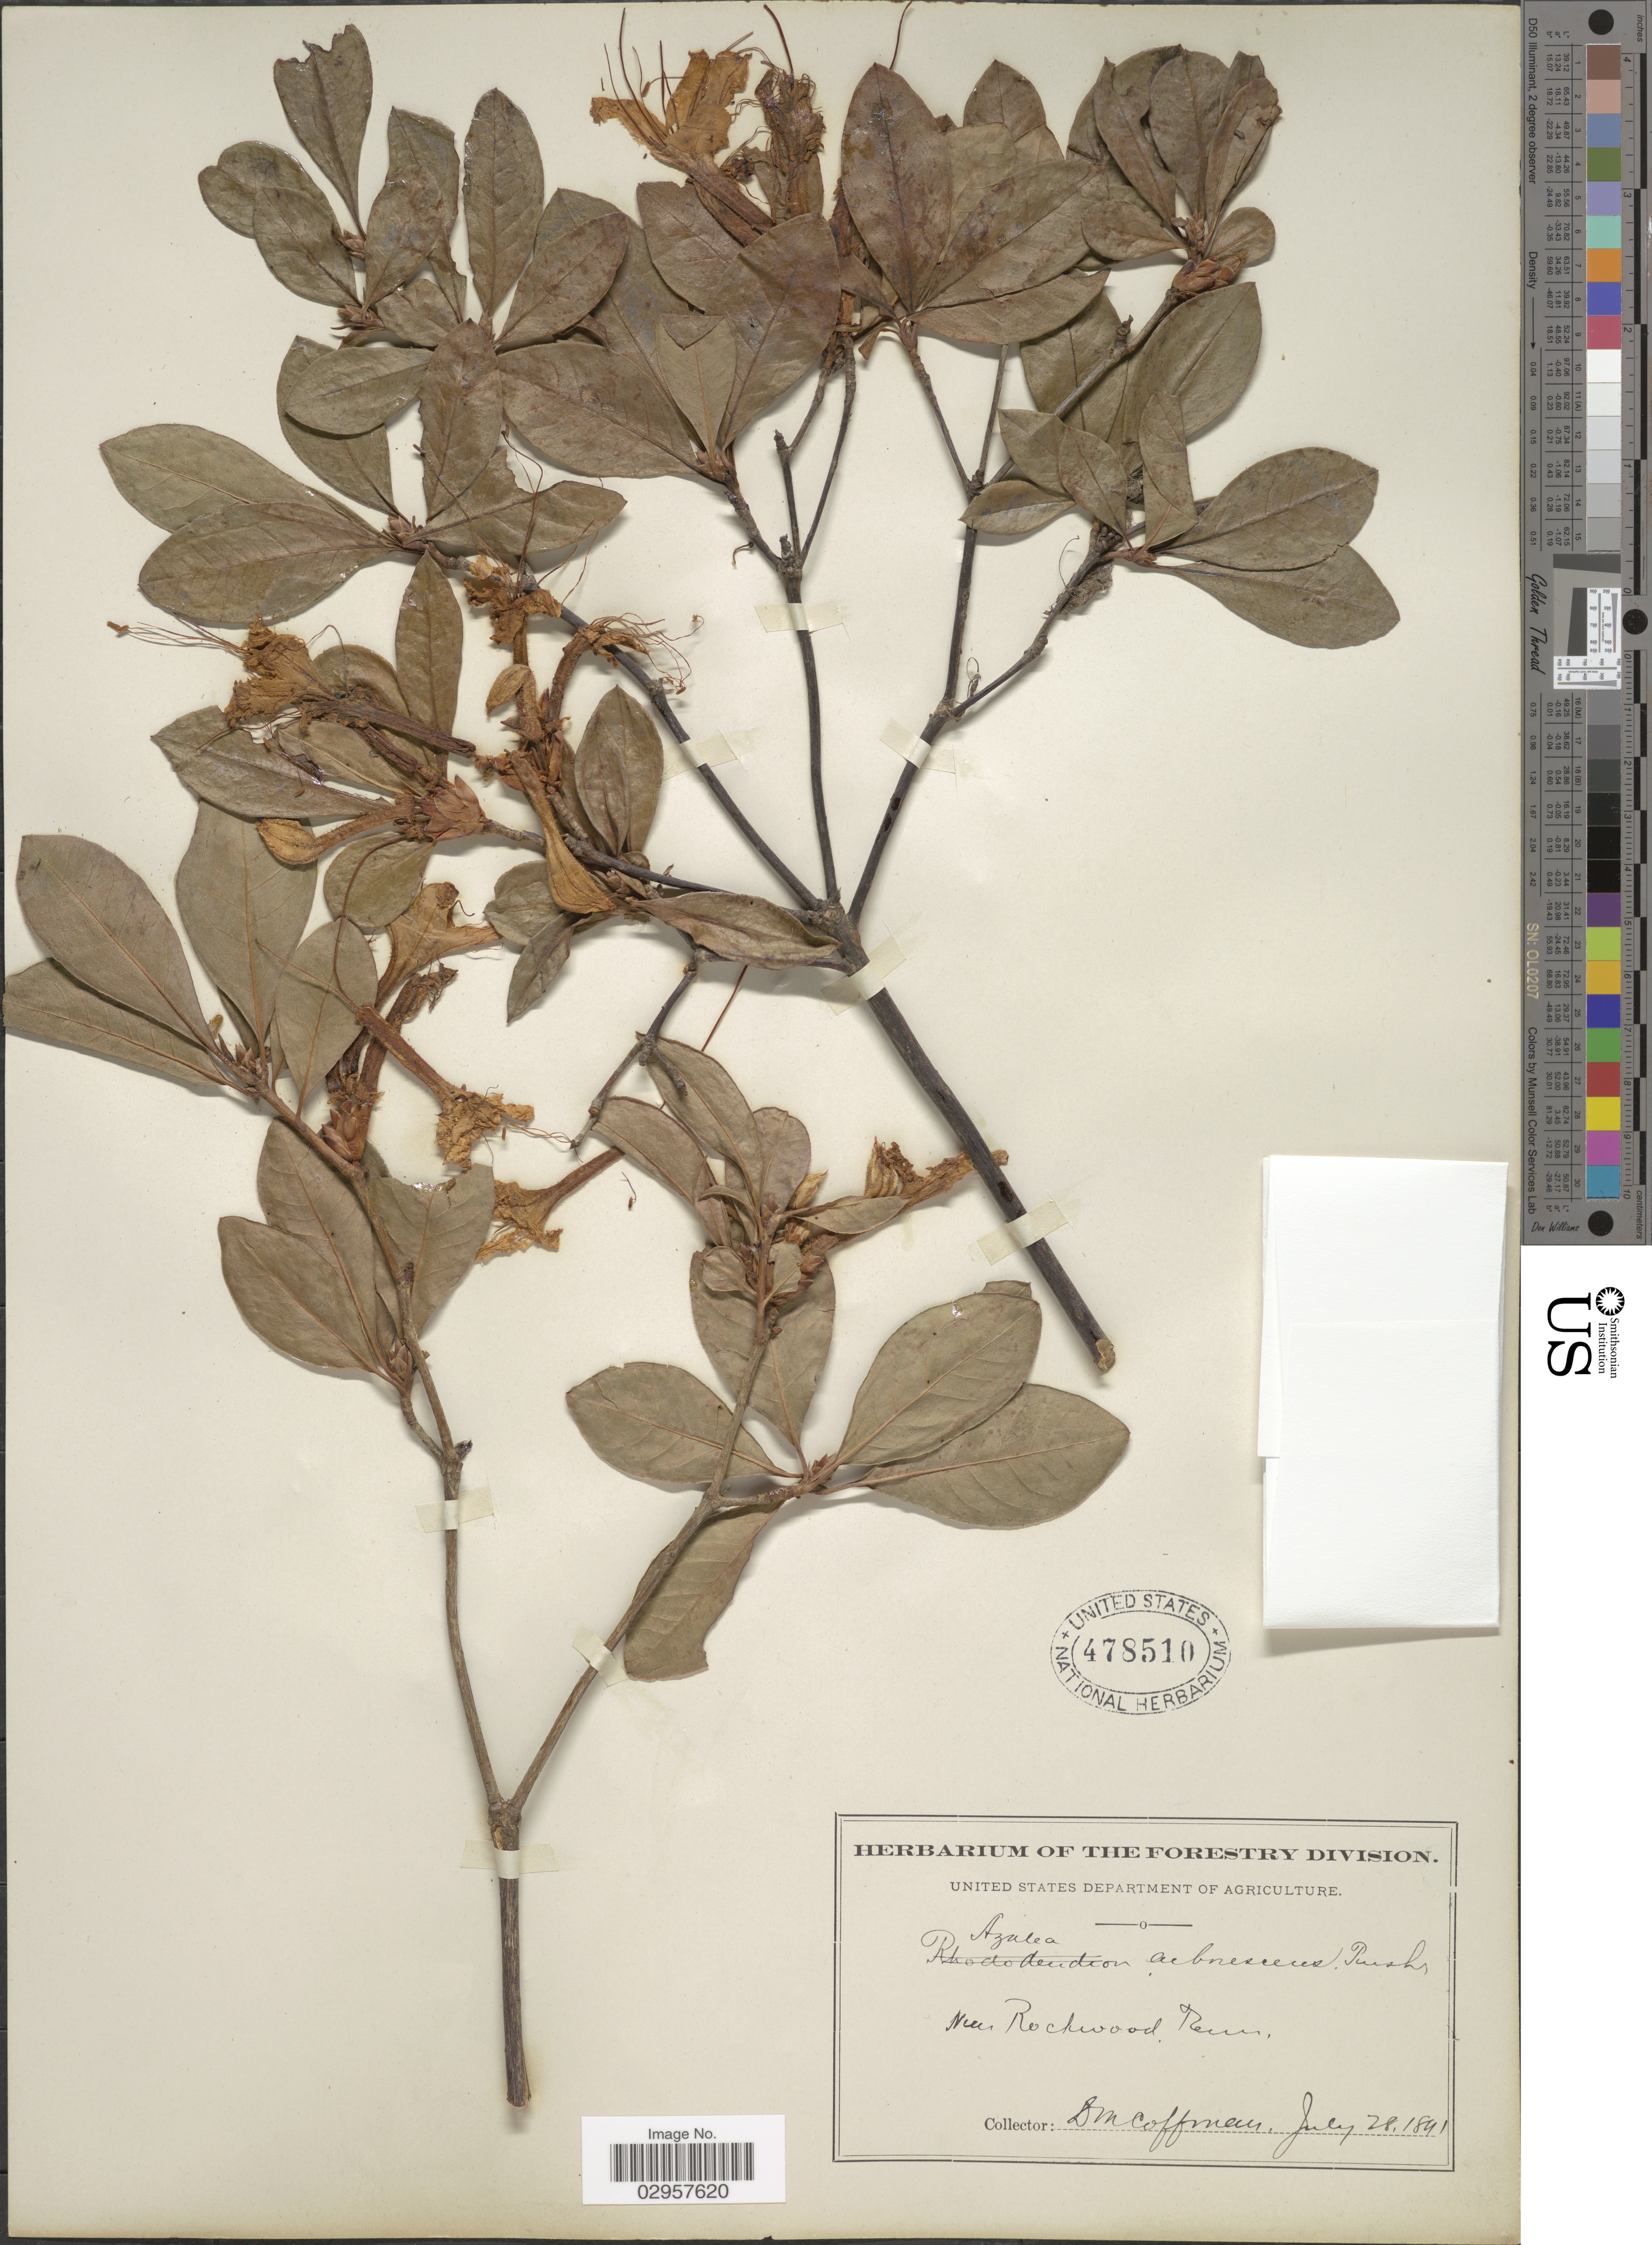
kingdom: Plantae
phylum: Tracheophyta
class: Magnoliopsida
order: Ericales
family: Ericaceae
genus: Rhododendron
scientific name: Rhododendron arborescens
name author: (Pursh) Torr.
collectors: D. M. Coffman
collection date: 1891-07-28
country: United States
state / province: Tennessee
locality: Near Rockwood.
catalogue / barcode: US 478510